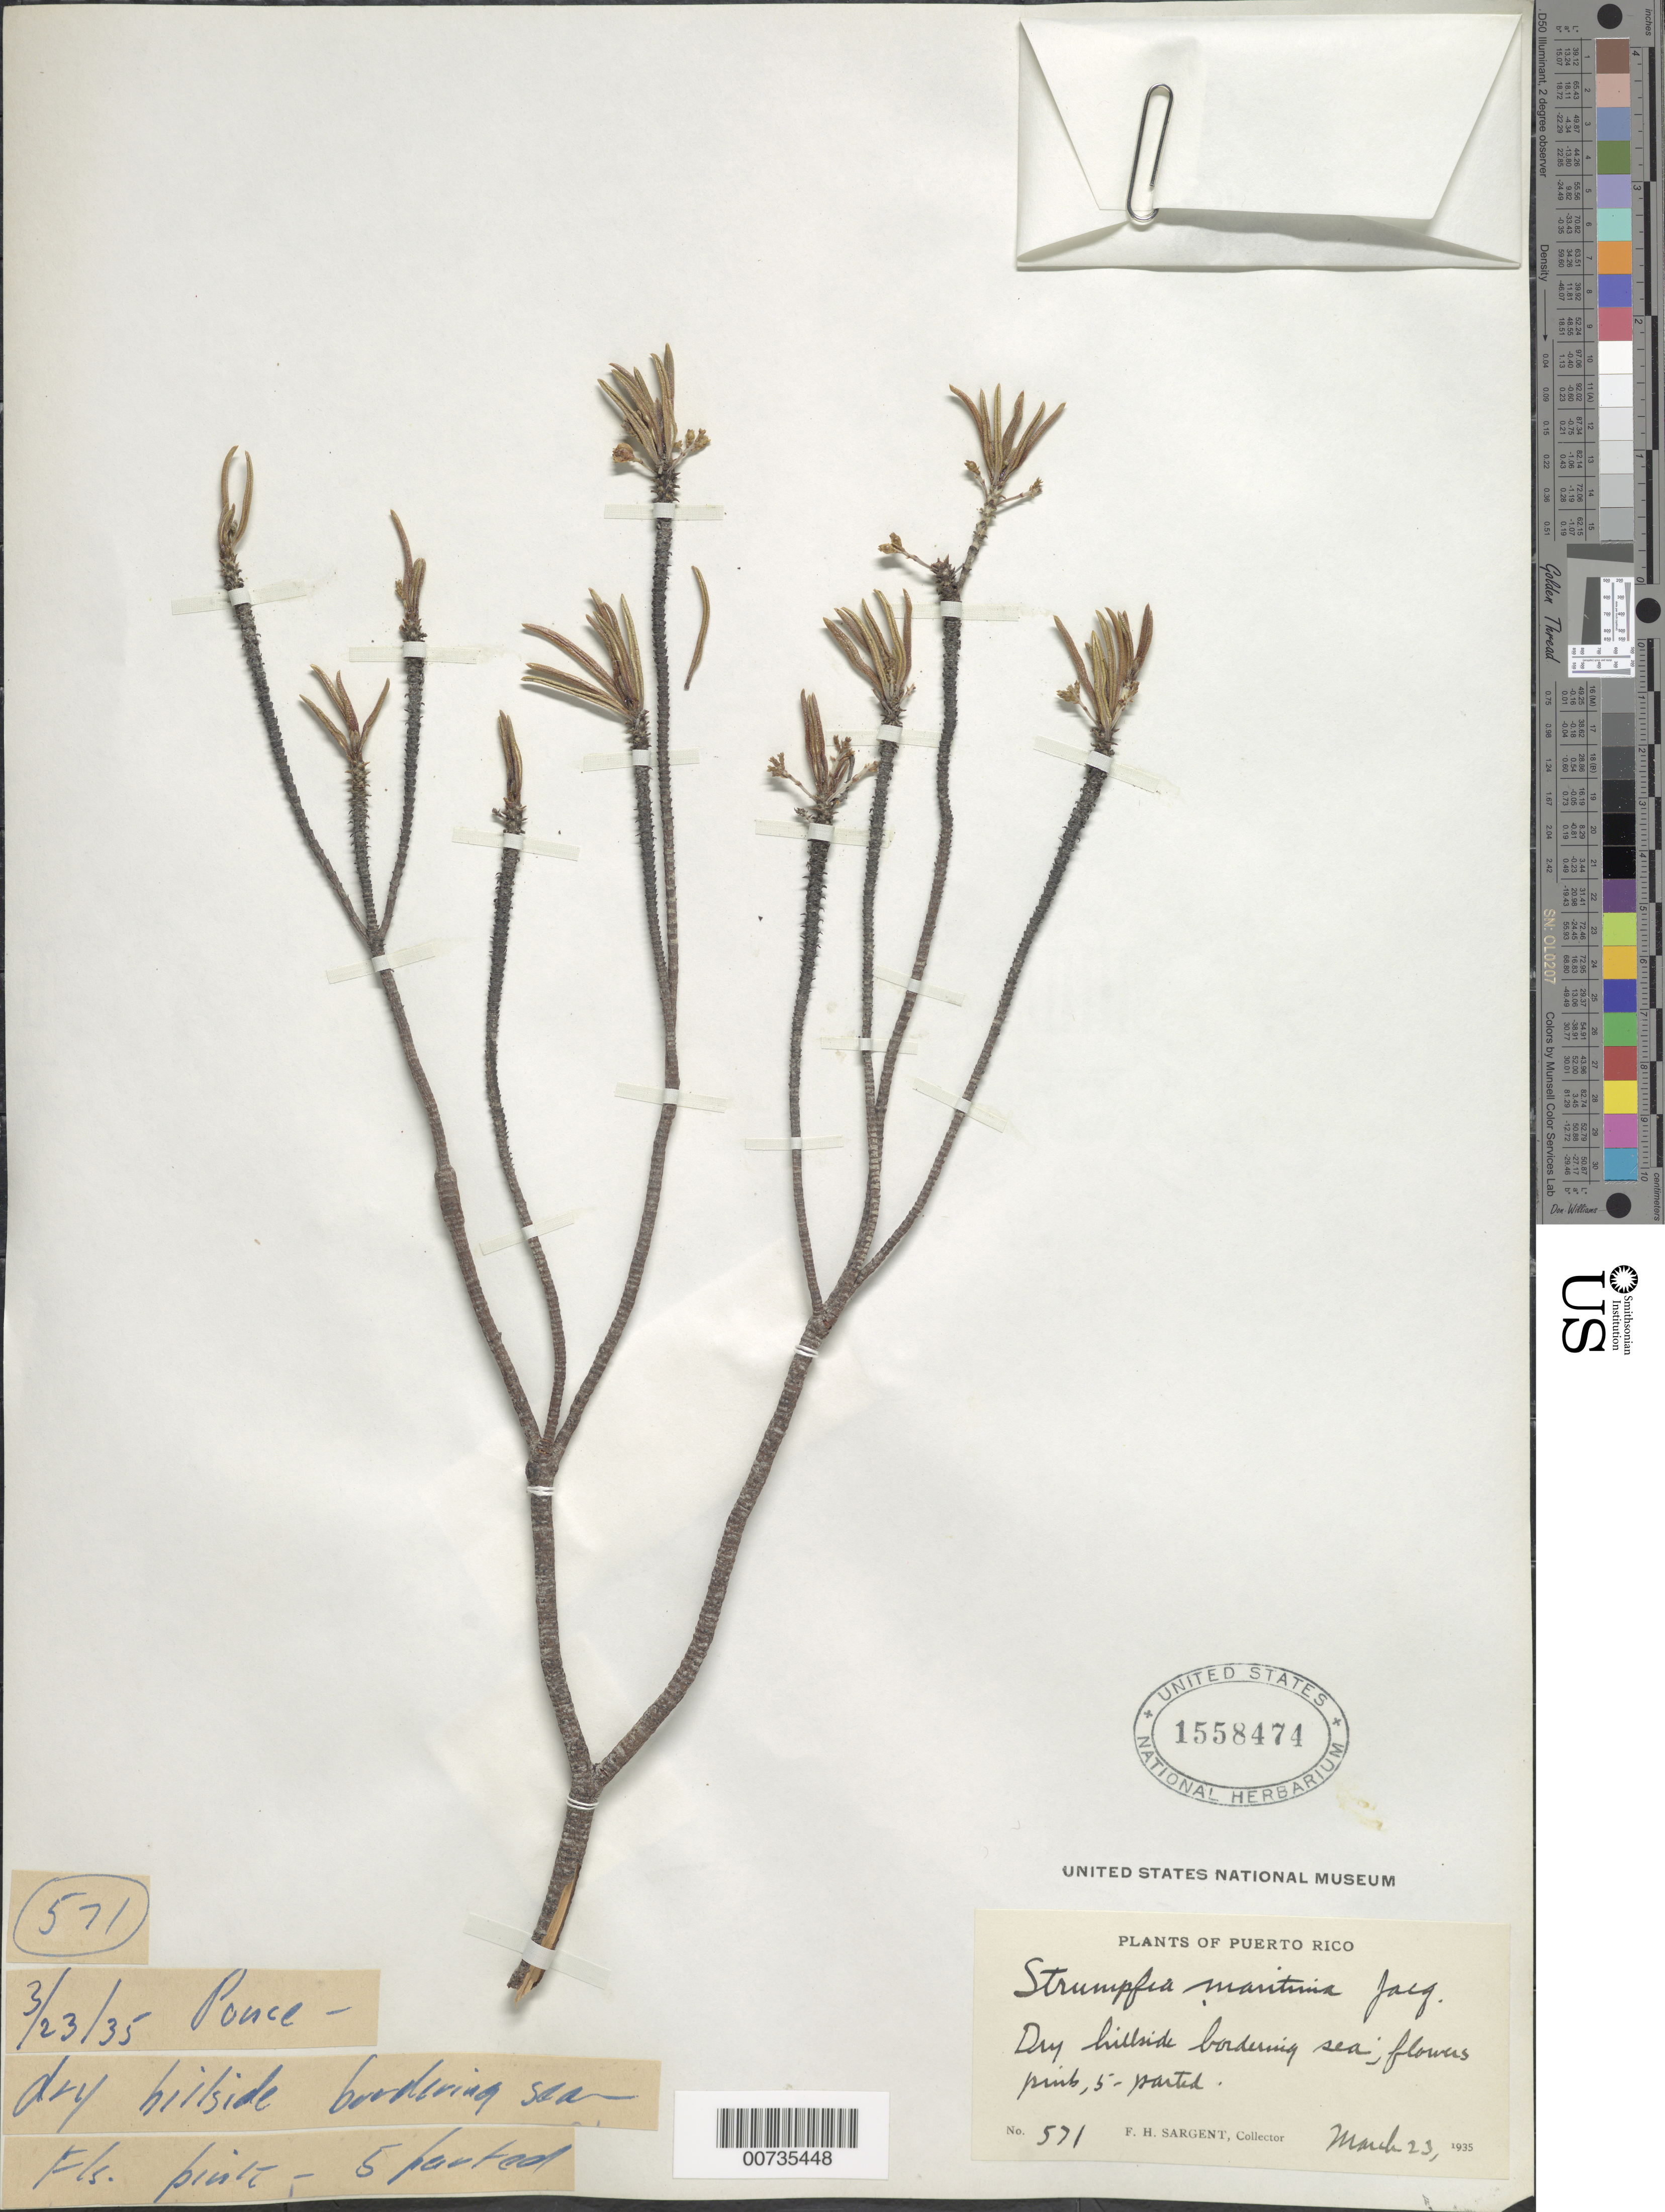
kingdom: Plantae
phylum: Tracheophyta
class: Magnoliopsida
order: Gentianales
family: Rubiaceae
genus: Strumpfia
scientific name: Strumpfia maritima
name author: Jacq.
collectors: F. H. Sargent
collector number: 571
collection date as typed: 23 Mar 1935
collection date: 1935-03-23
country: Puerto Rico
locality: Ponce.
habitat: Dry hillside bordering sea.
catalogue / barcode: US 1558474